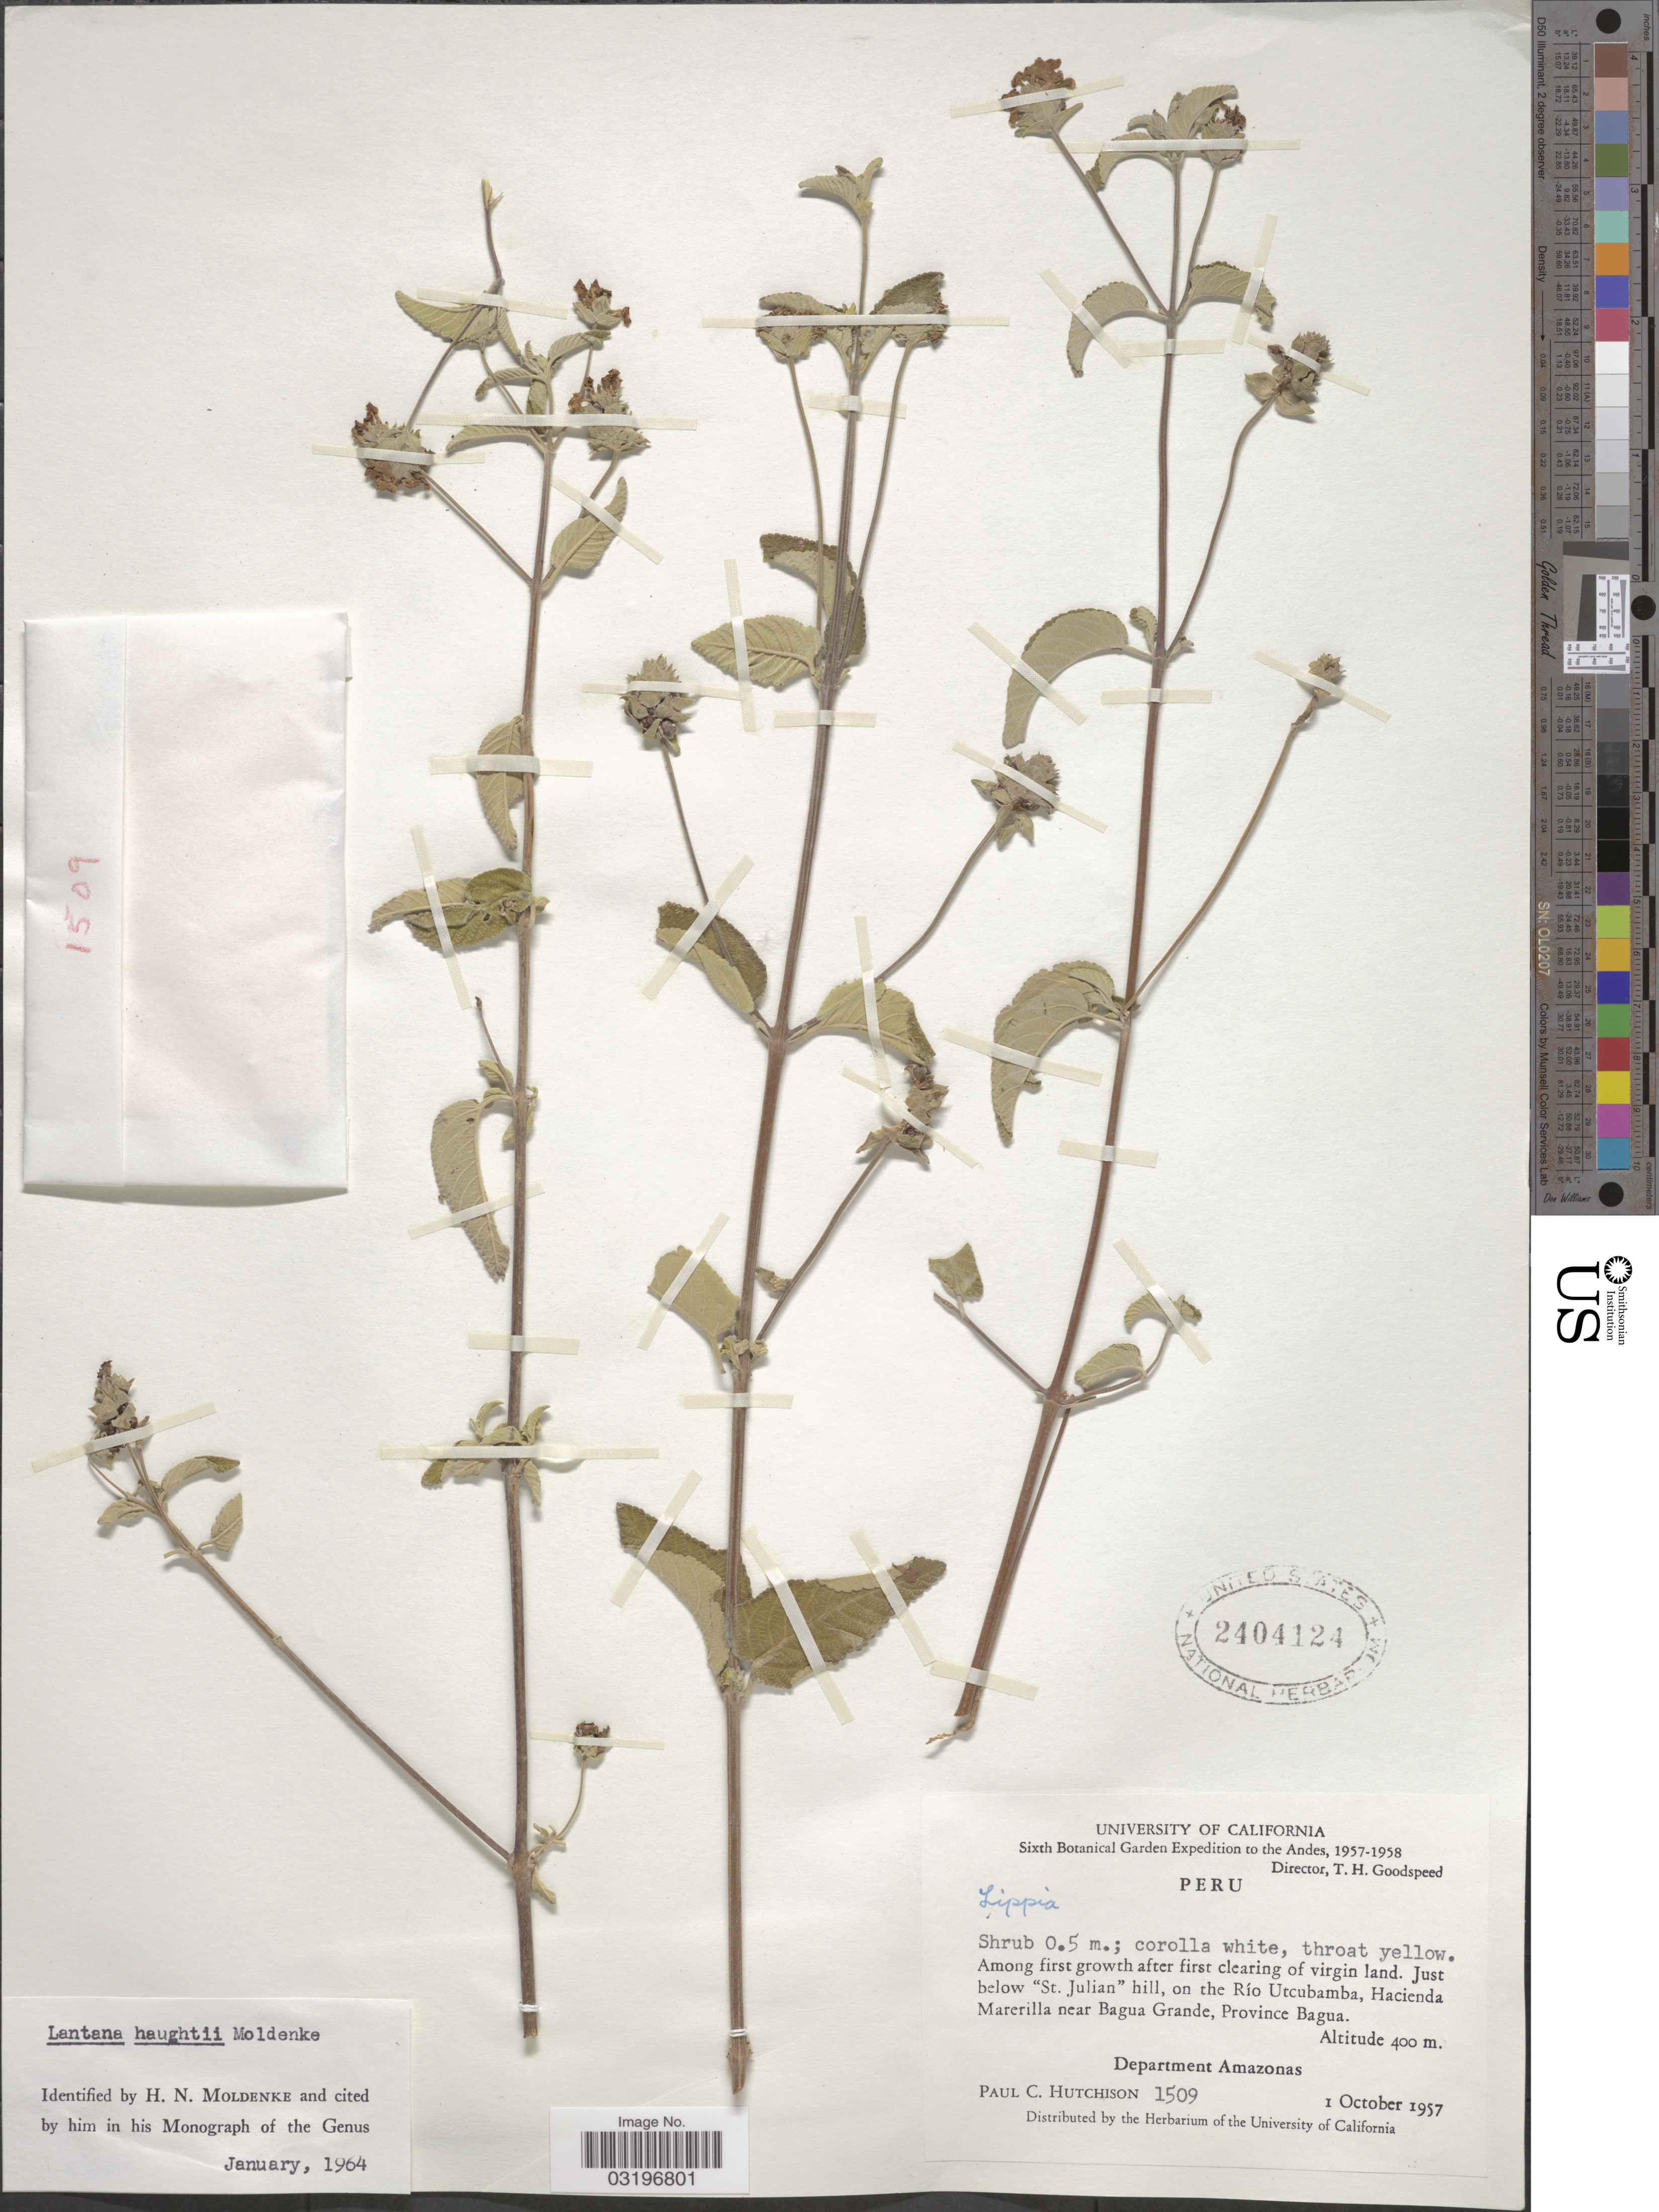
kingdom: Plantae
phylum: Tracheophyta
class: Magnoliopsida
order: Lamiales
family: Verbenaceae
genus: Lantana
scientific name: Lantana haughtii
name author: Moldenke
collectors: P. C. Hutchison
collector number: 1509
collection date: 1957-10-01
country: Peru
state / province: Amazonas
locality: Andes. Just below "St. Julian" hill, on the Río Utcubamba, Hacienda Marerilla near Bagua Grande, Province Bagua. Department Amazonas.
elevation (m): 400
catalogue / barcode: US 2404124